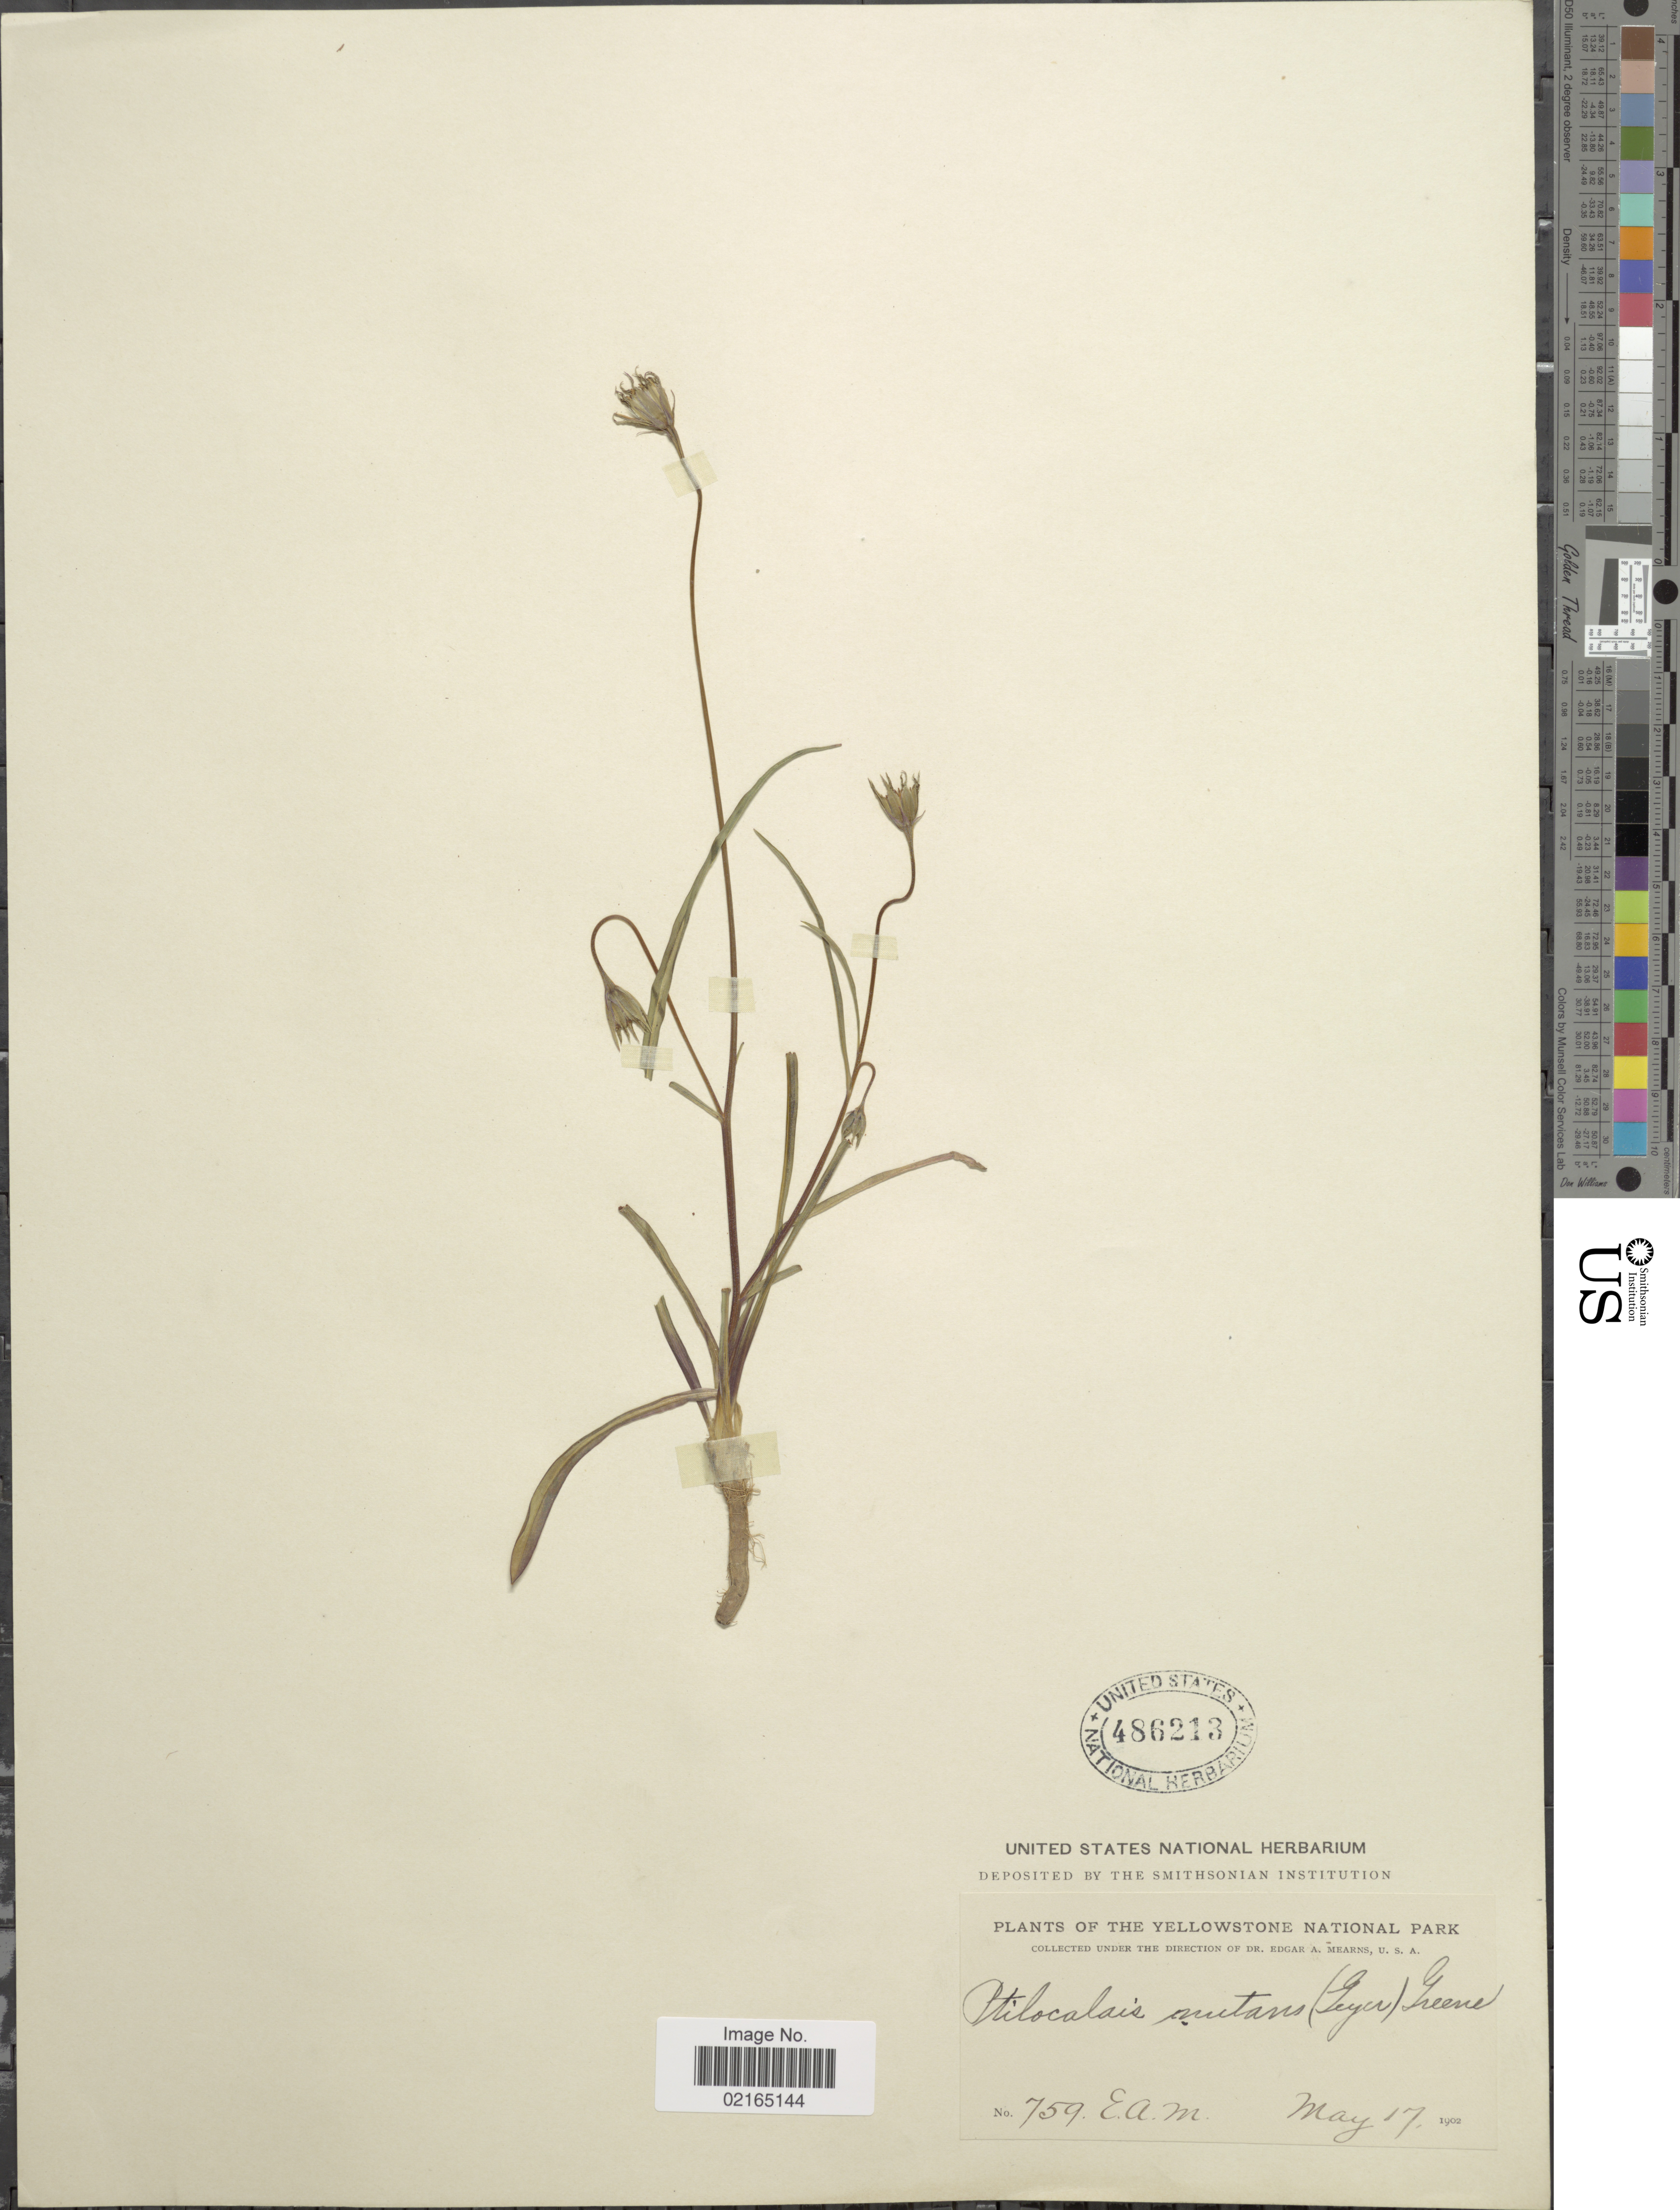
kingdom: Plantae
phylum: Tracheophyta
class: Magnoliopsida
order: Asterales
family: Asteraceae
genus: Microseris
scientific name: Microseris nutans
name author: (Hook.) Sch. Bip.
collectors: E. A. Mearns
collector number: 759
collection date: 1902-05-17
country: United States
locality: The Yellowstone National Park.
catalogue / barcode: US 486213